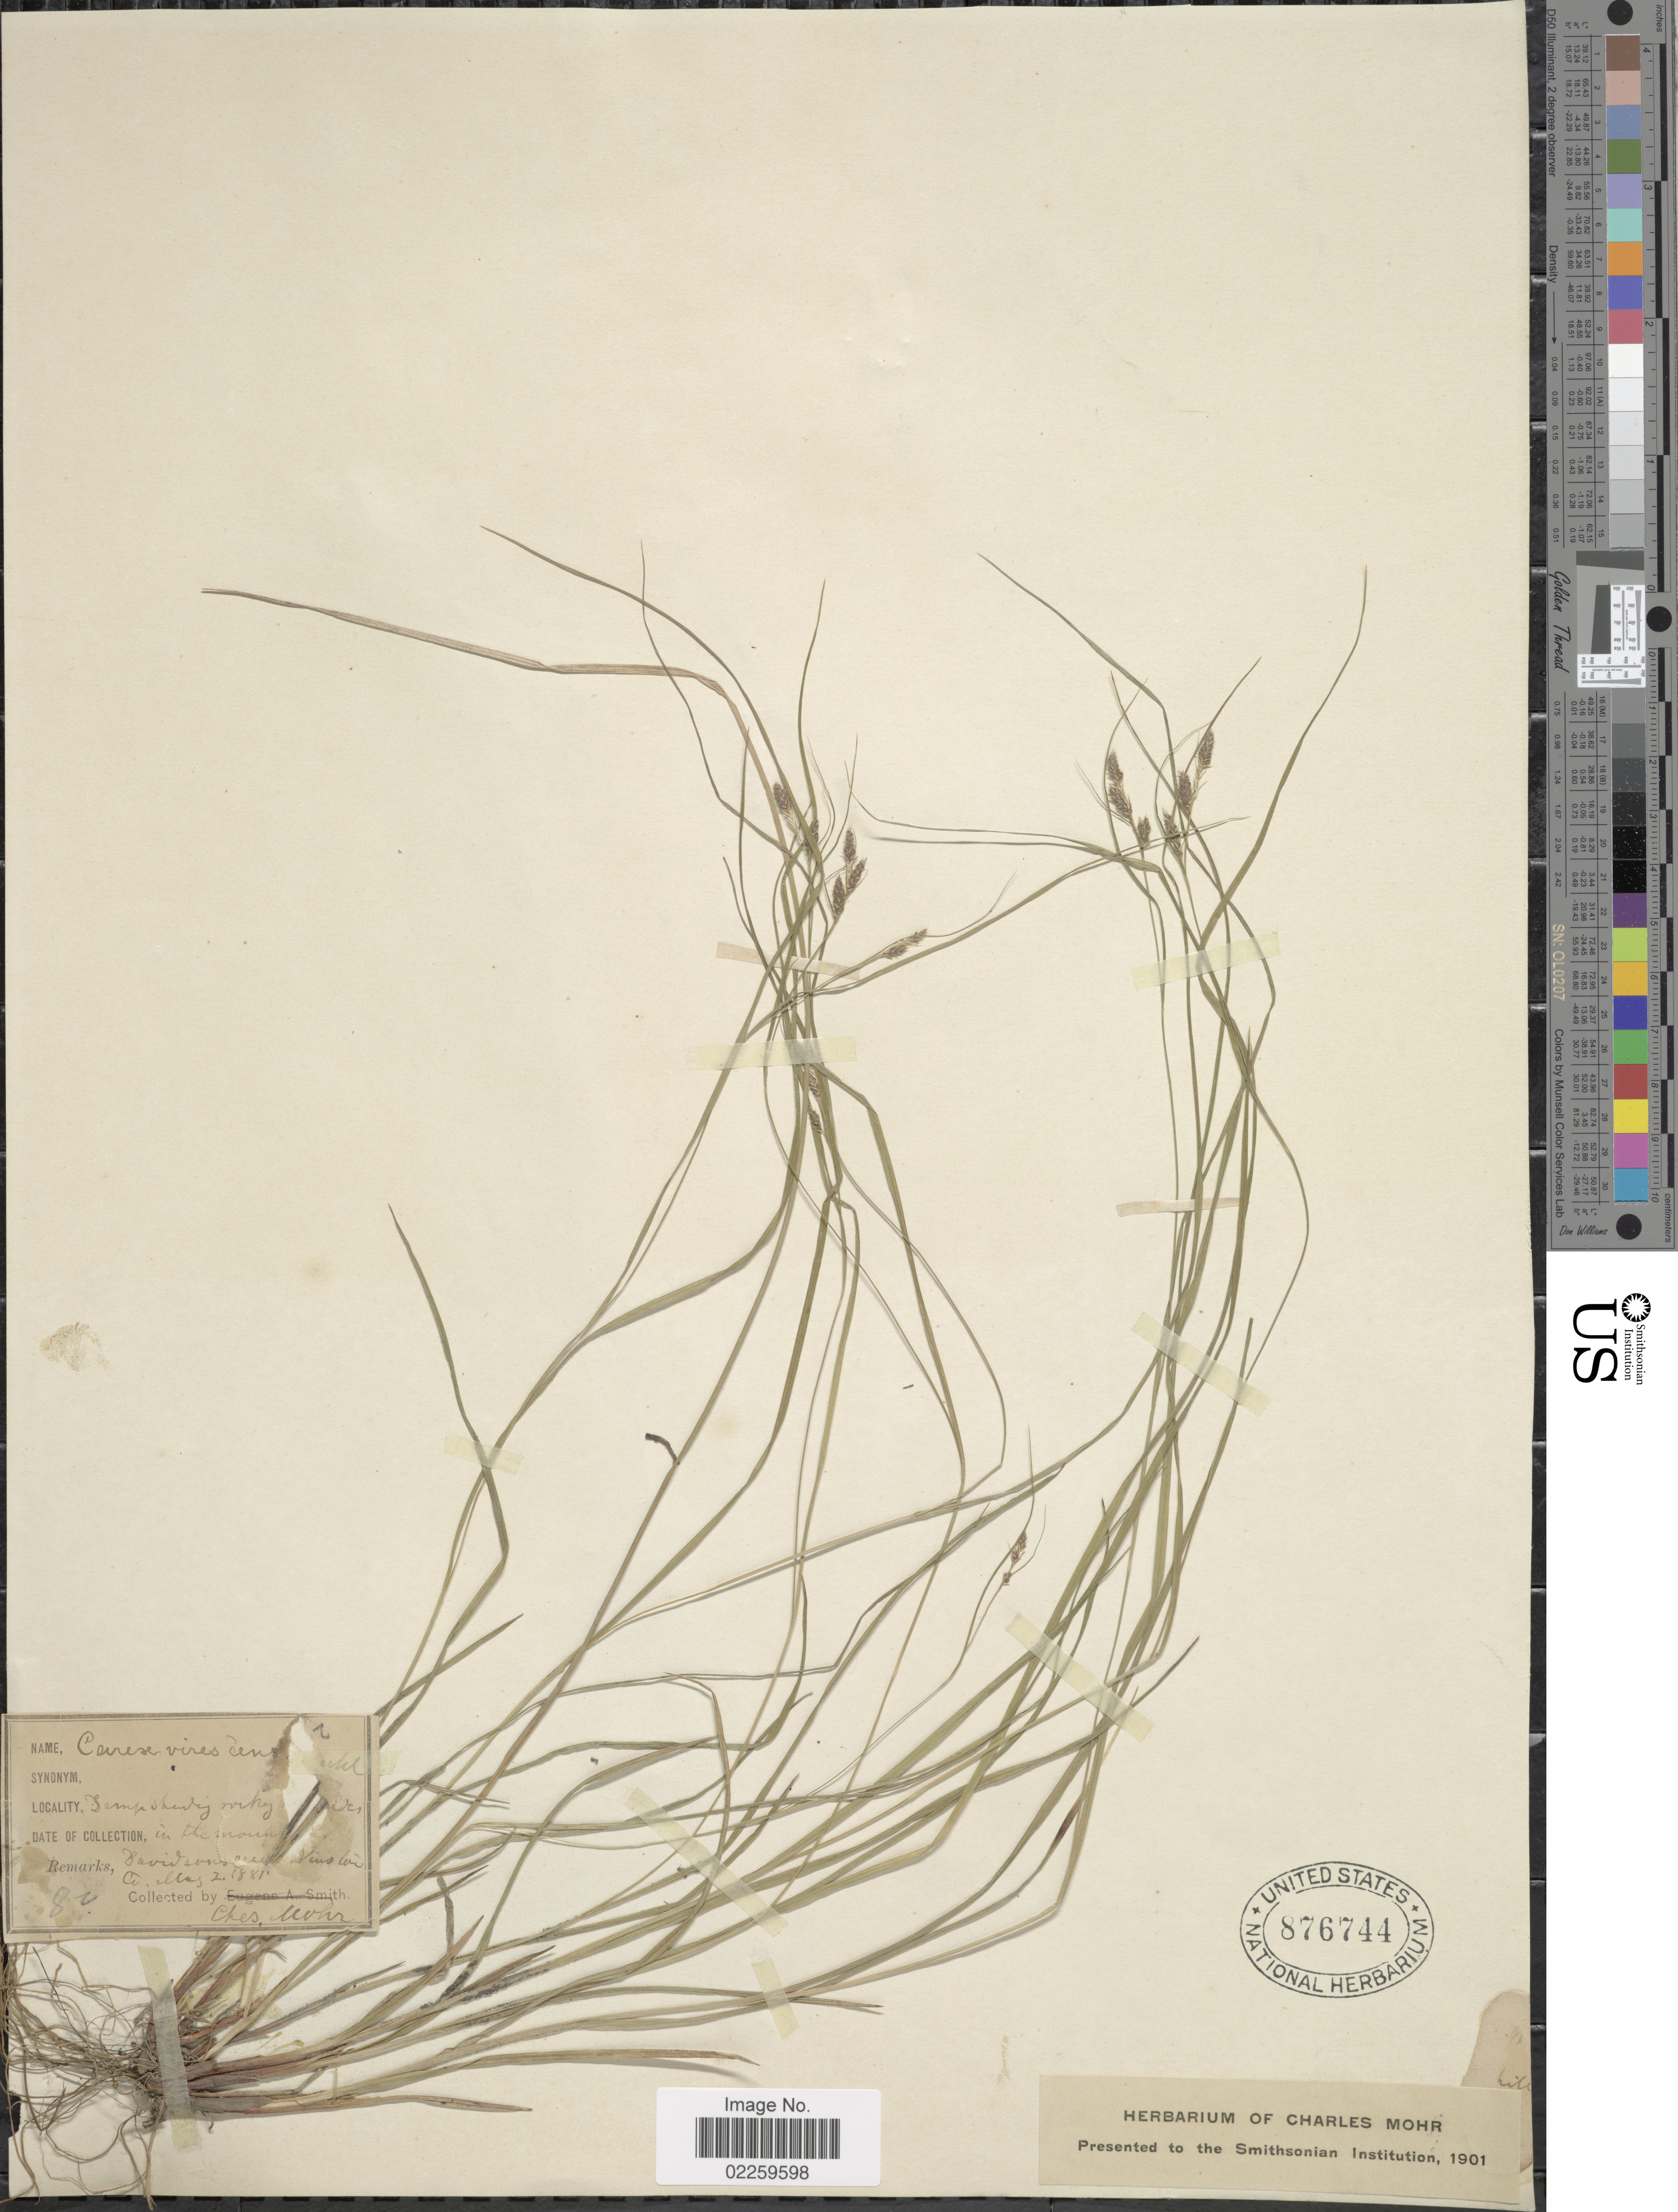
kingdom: Plantae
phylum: Tracheophyta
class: Liliopsida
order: Poales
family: Cyperaceae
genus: Carex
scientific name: Carex swanii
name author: (Fernald) Mack.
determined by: Strong, Mark T., (BOT), Smithsonian Institution - National Museum of Natural History (UNITED STATES)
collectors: Mohr, C. T. (herbarium)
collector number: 82*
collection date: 1881-05-02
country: United States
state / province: Alabama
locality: Davidson creek, Winston Co.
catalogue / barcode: US 876744